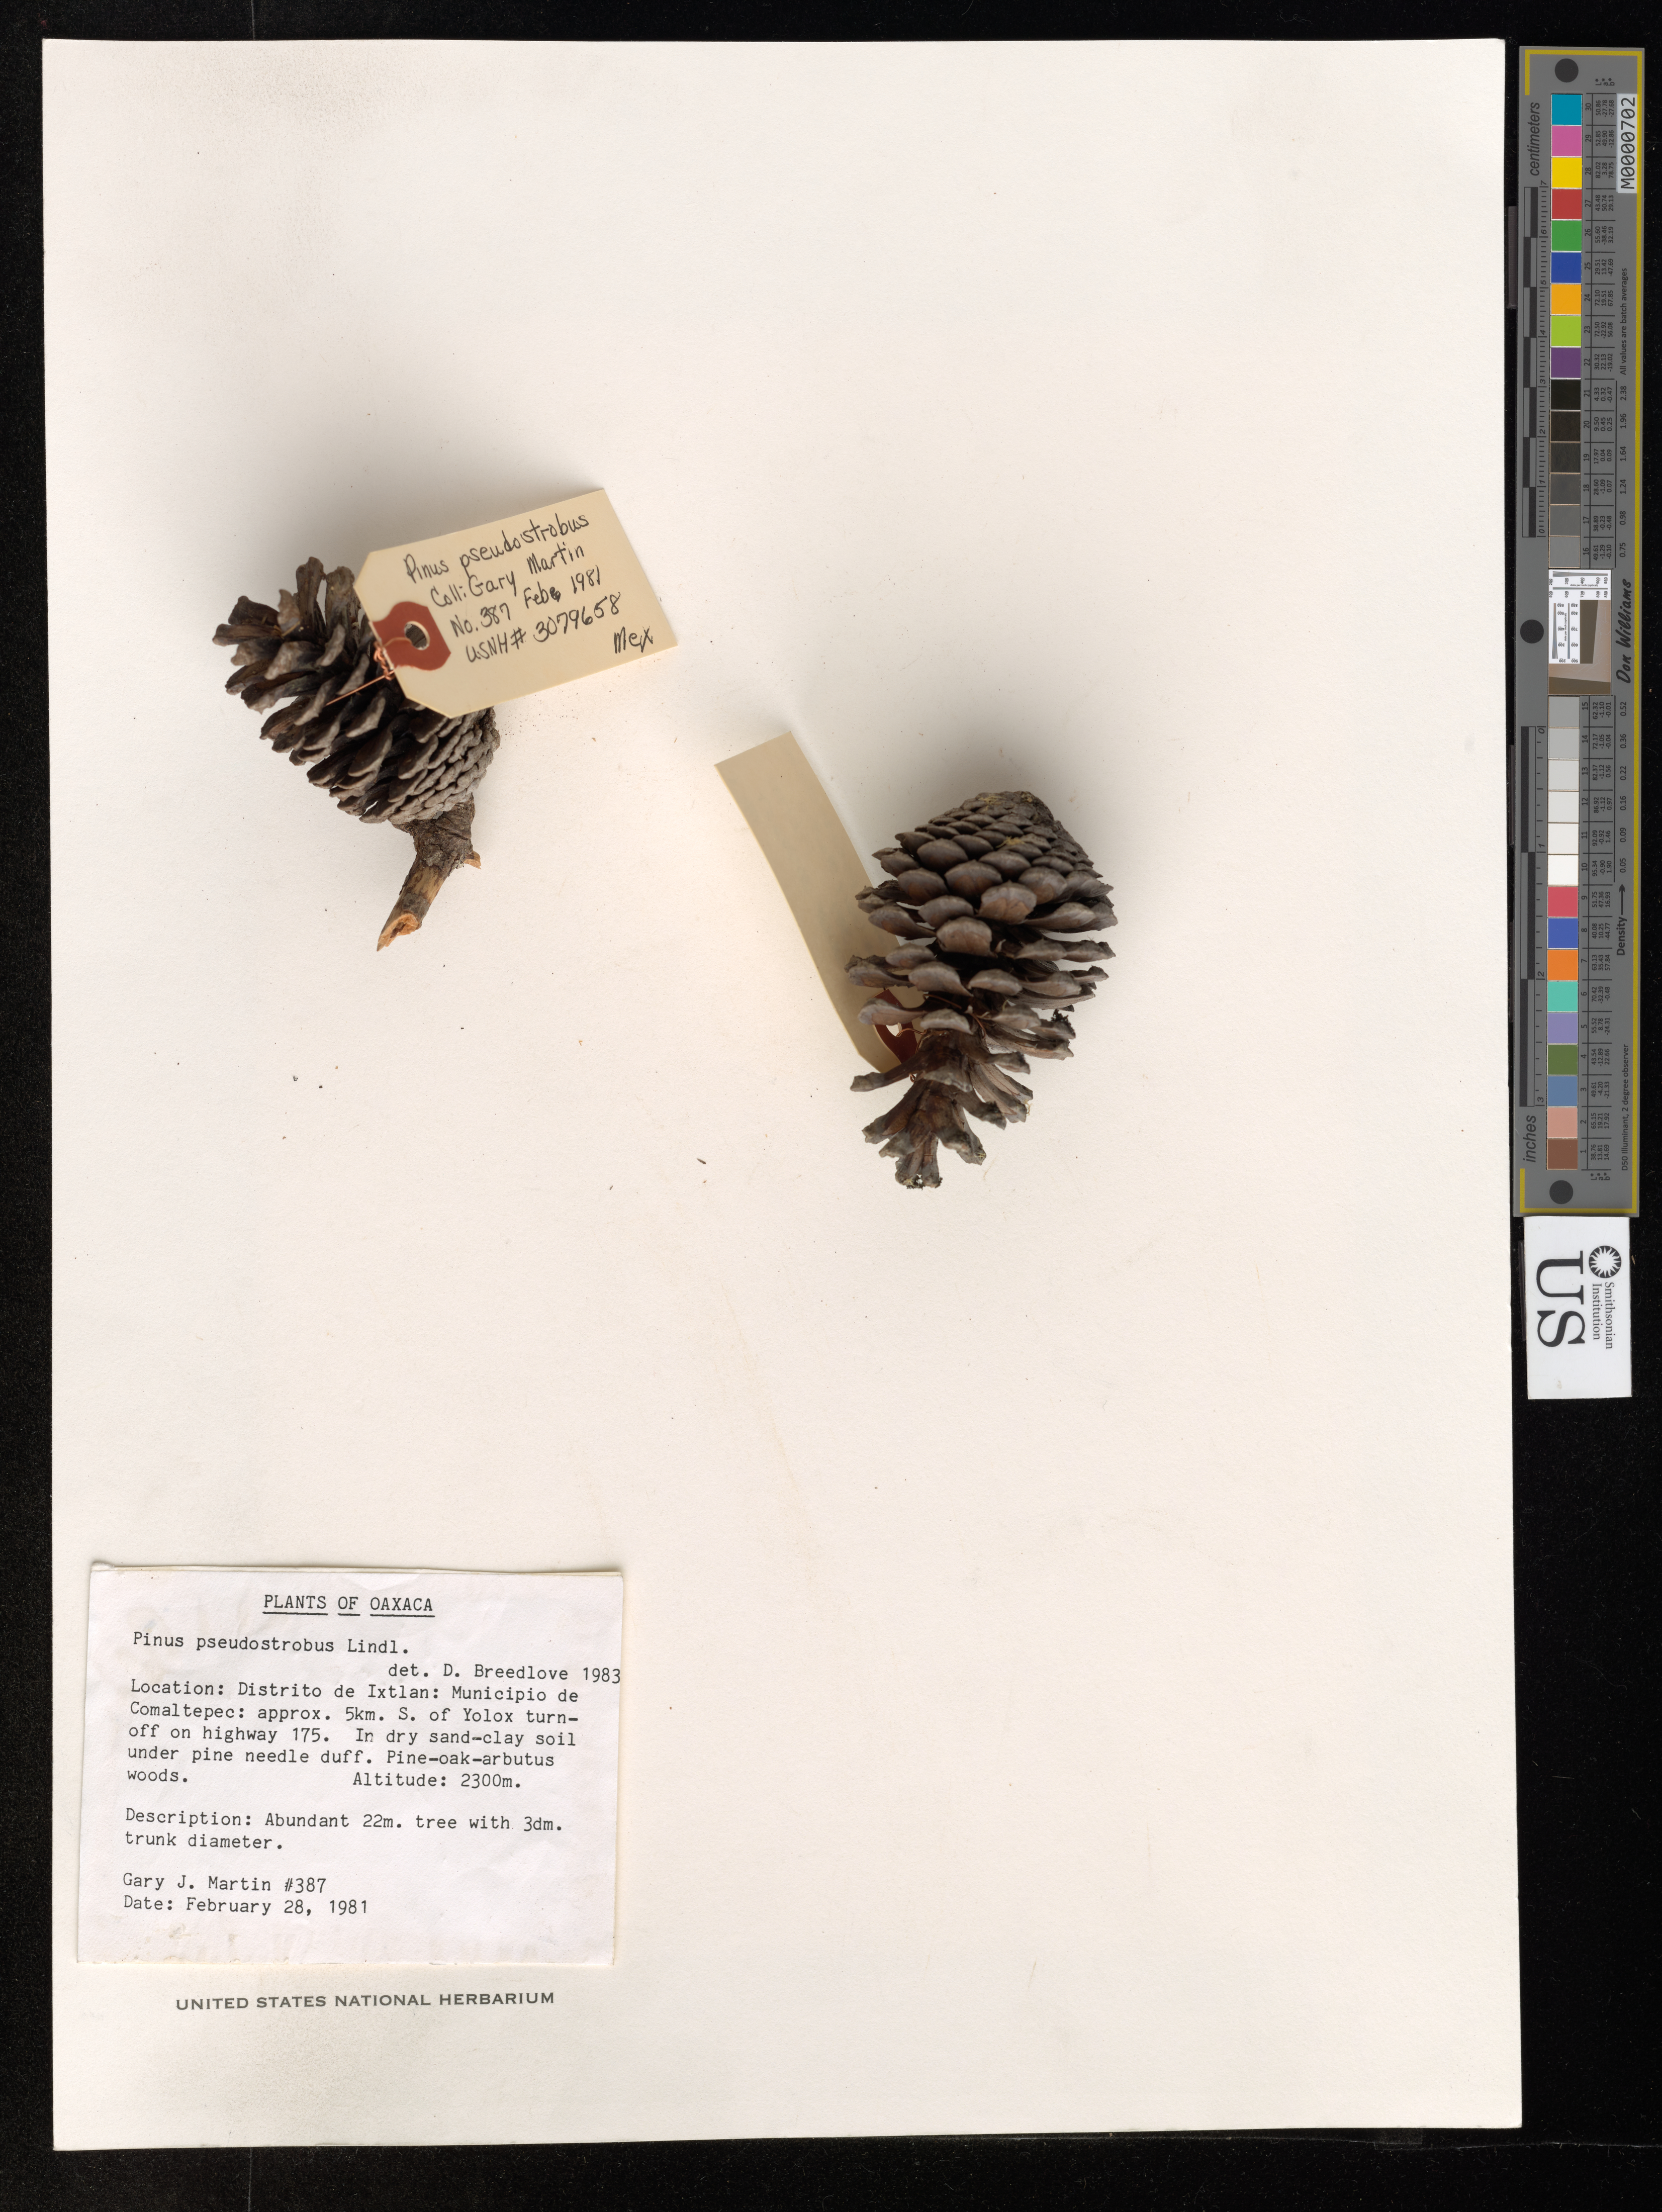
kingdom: Plantae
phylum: Tracheophyta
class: Pinopsida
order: Pinales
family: Pinaceae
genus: Pinus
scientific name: Pinus pseudostrobus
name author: Lindl.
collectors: G. J. Martin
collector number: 387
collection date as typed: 28 Feb 1981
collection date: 1981-02-28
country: Mexico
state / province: Oaxaca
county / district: Ixtlán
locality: Municipio de Comaltepec: approx. 5 km. S of Yolox turn-off on highway 175.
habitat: In dry sand-clay soil under pine needle duff. Pine-oak-arbutus woods.